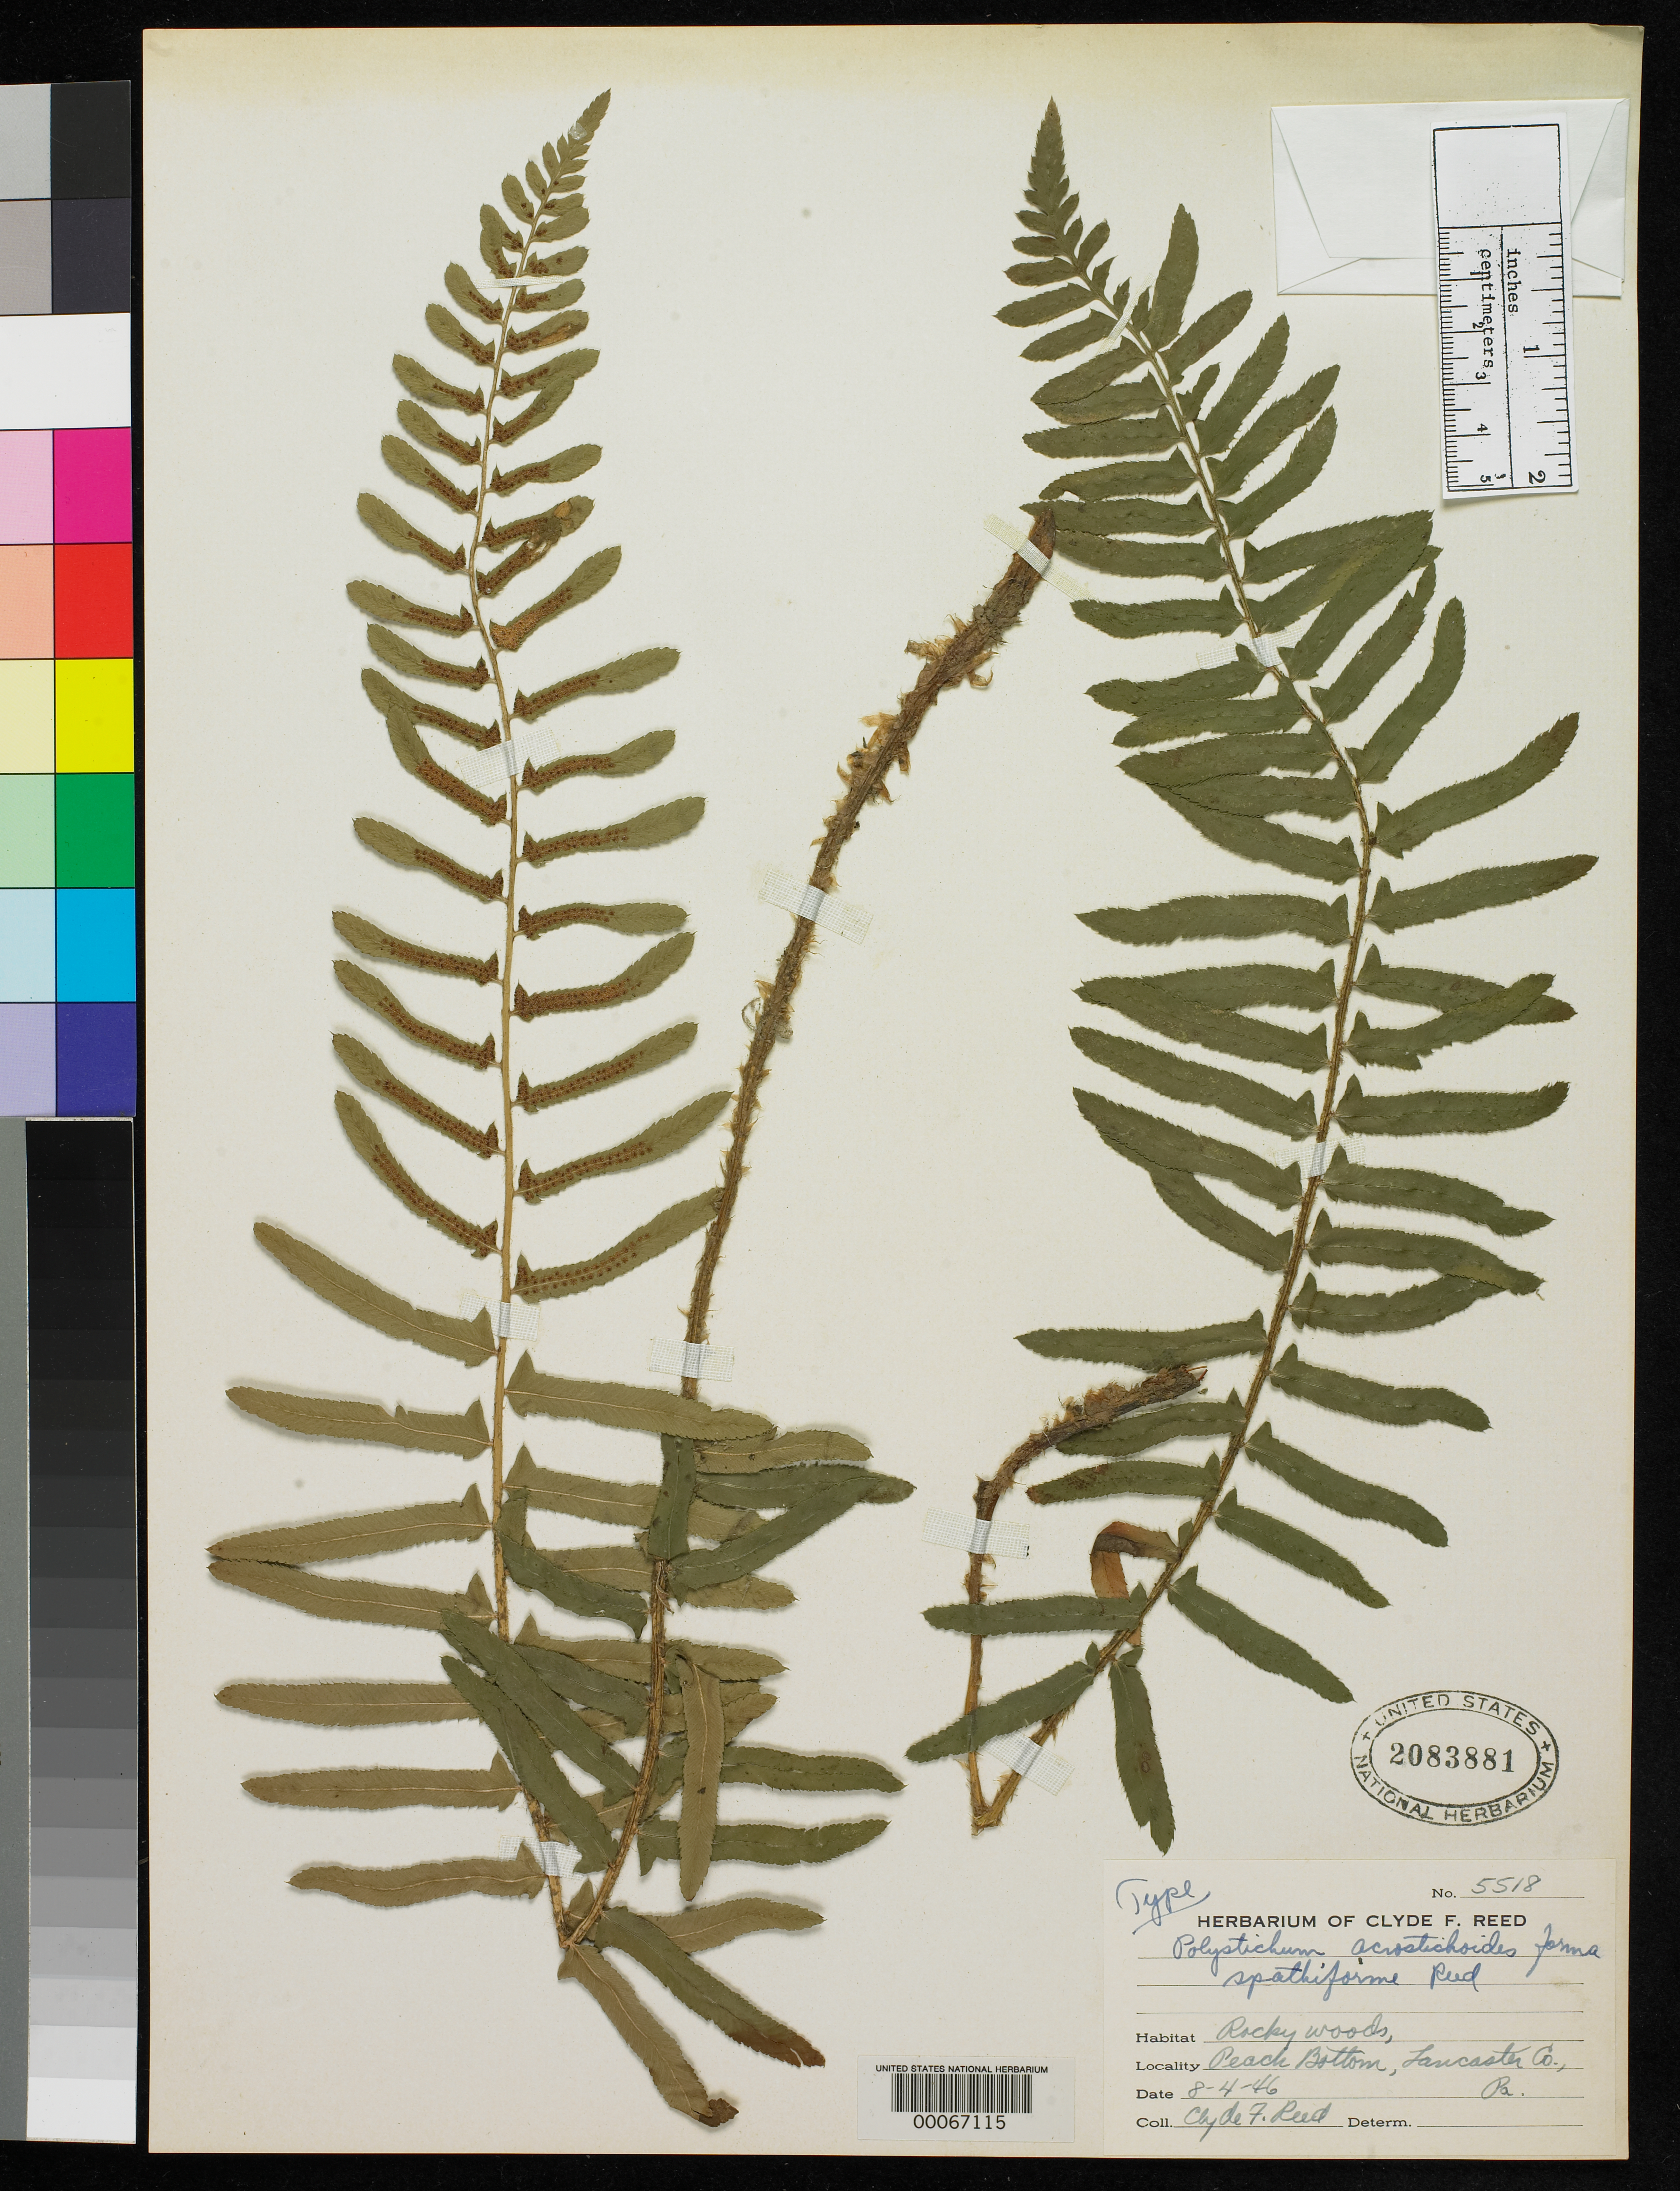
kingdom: Plantae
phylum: Tracheophyta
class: Polypodiopsida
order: Polypodiales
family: Dryopteridaceae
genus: Polystichum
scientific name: Polystichum acrostichoides f. spathiforme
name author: C.F. Reed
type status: Holotype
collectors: C. F. Reed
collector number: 5518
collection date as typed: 04 Aug 1946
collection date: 1946-08-04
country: United States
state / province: Pennsylvania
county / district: Lancaster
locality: Peach Bottom.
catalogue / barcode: US 2083881